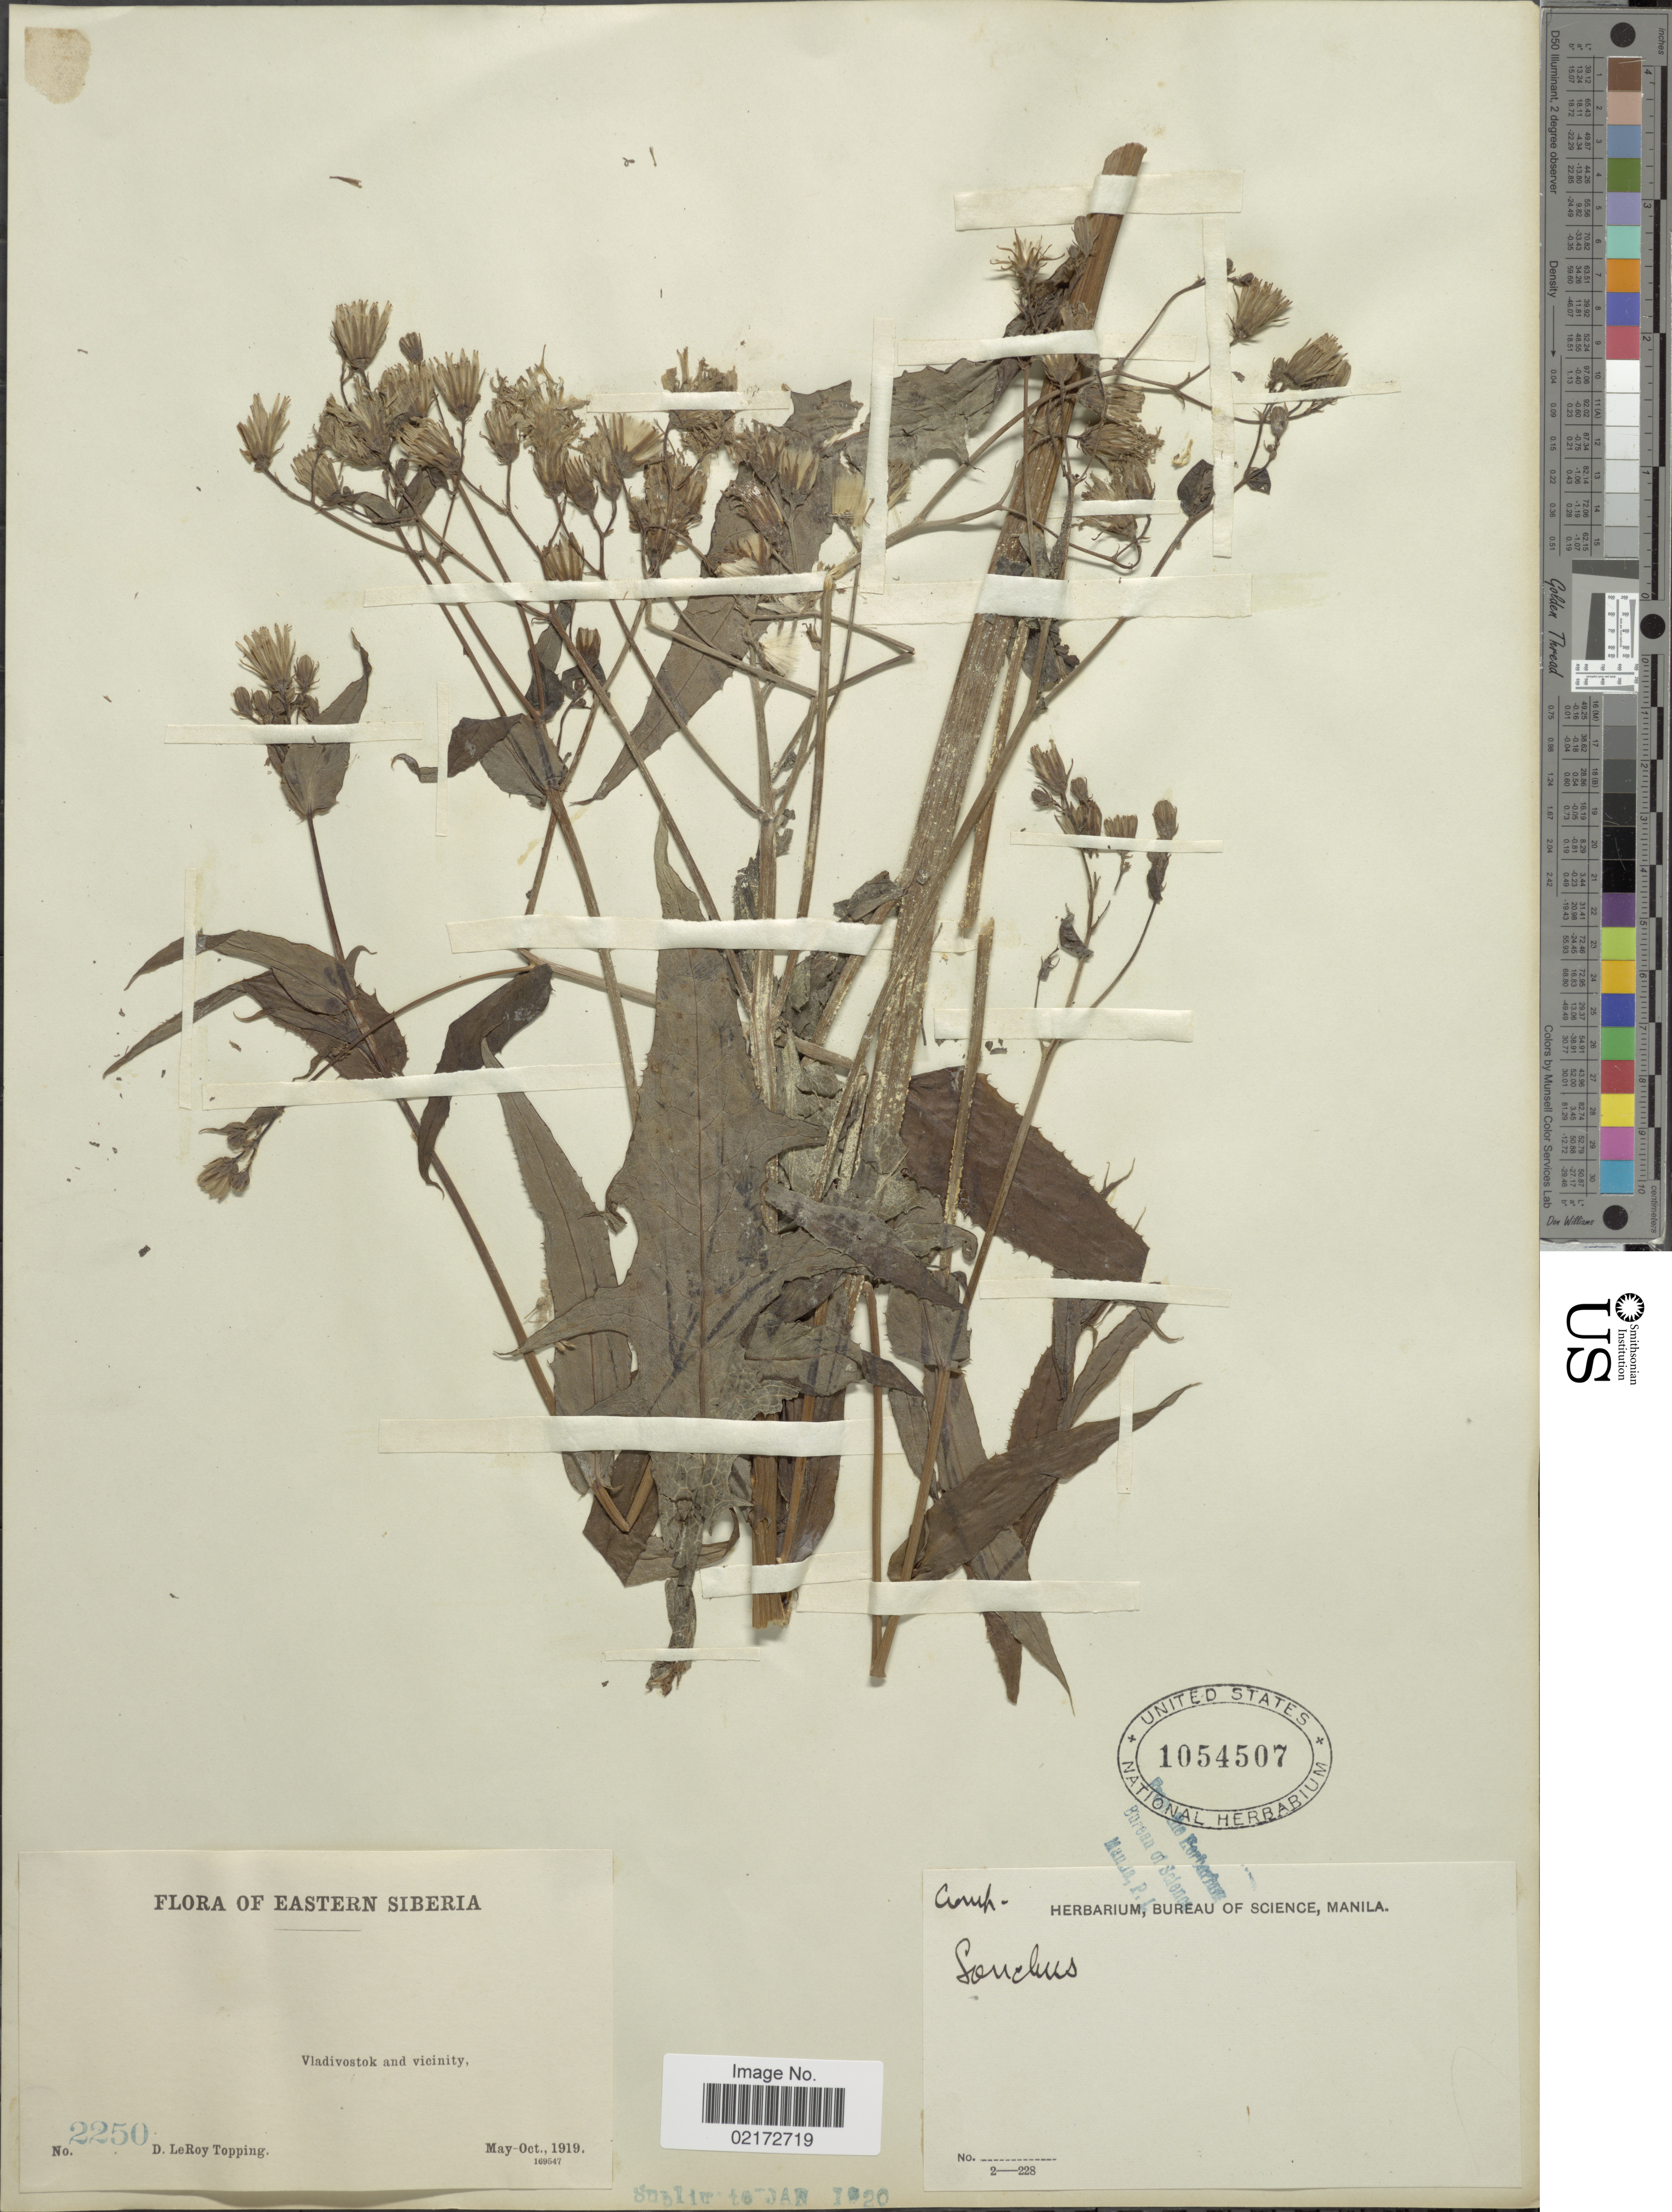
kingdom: Plantae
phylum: Tracheophyta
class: Magnoliopsida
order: Asterales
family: Asteraceae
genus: Sonchus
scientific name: Sonchus sp.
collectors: D. L. Topping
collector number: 2250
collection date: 1919-05/1919-10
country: Russian Federation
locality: Eastern Siberia. Vladivostok and vicinity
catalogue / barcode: US 1054507